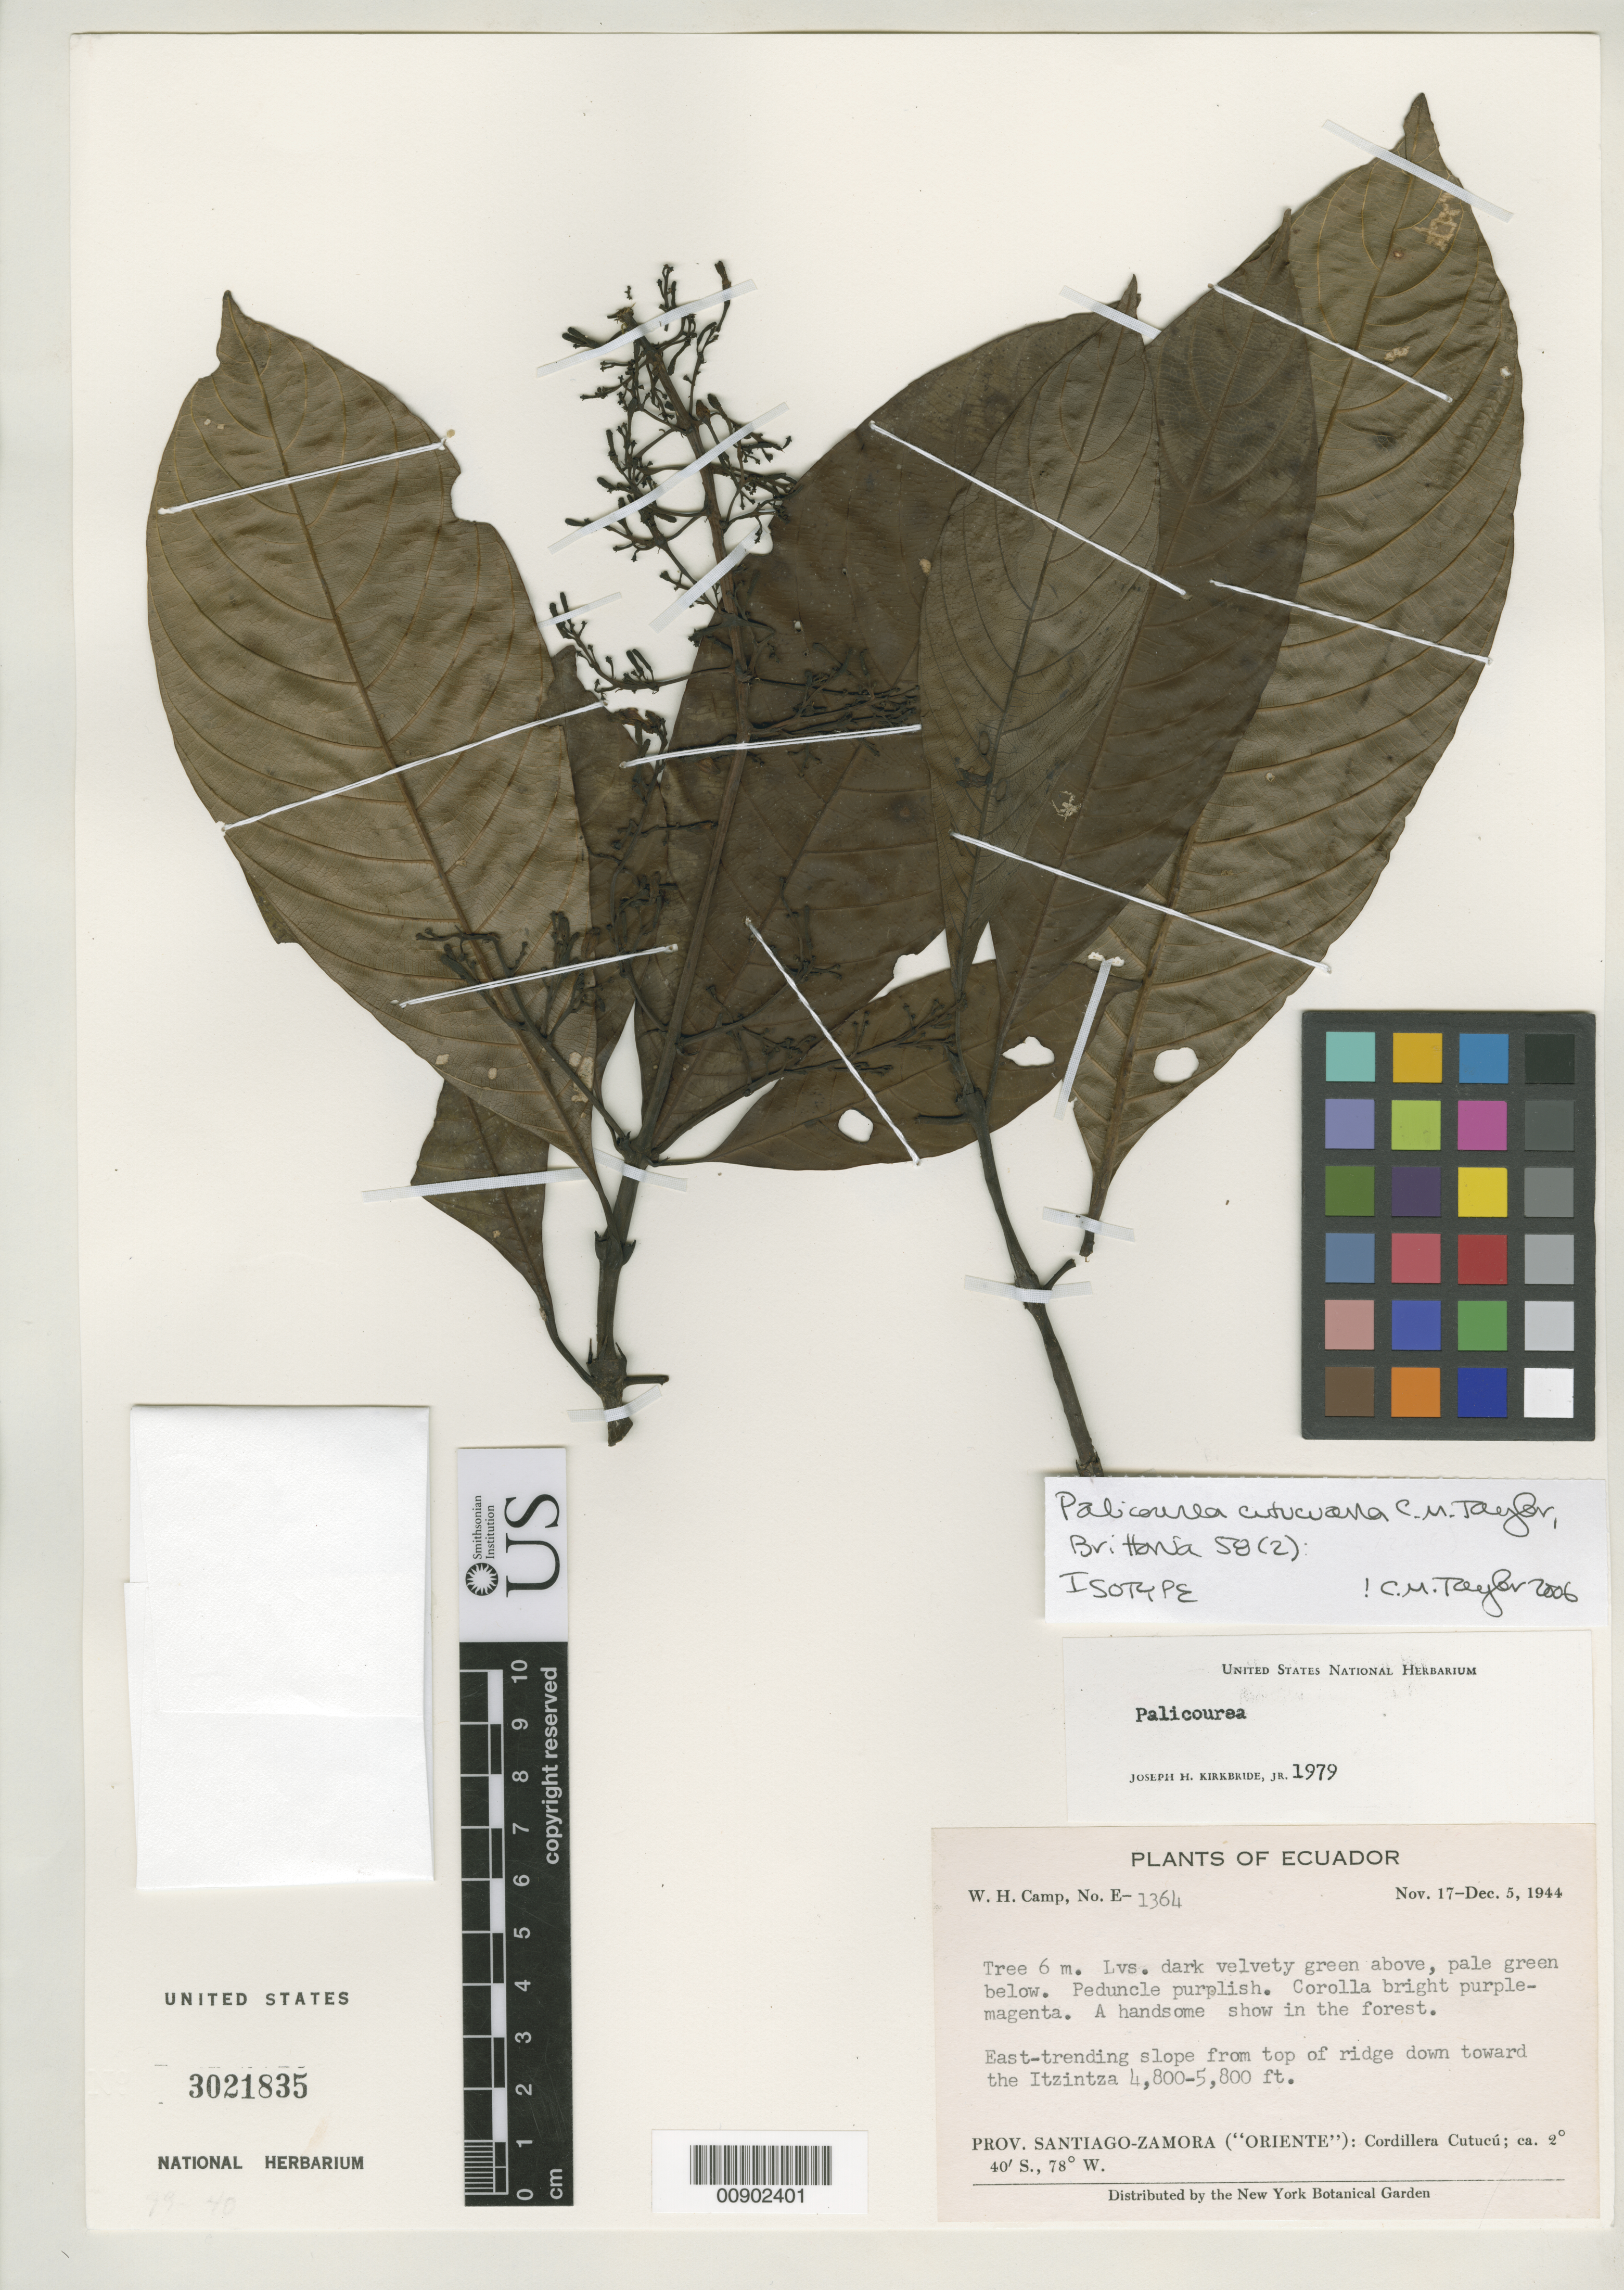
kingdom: Plantae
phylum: Tracheophyta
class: Magnoliopsida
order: Gentianales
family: Rubiaceae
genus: Palicourea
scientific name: Palicourea cutucuana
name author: C.M. Taylor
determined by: Taylor, Charlotte M.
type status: Isotype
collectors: W. H. Camp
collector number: E-1364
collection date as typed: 17 Nov 1944 to 05 Dec 1944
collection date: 1944-11-17/1944-12-05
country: Ecuador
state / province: Morona-Santiago / Zamora-Chinchipe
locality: Prov. Santiago-Zamora ("Oriente"): Cordillera Cutucú. East-trending slope from top of ridge down toward the Itzintza.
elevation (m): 1463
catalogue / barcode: US 3021835